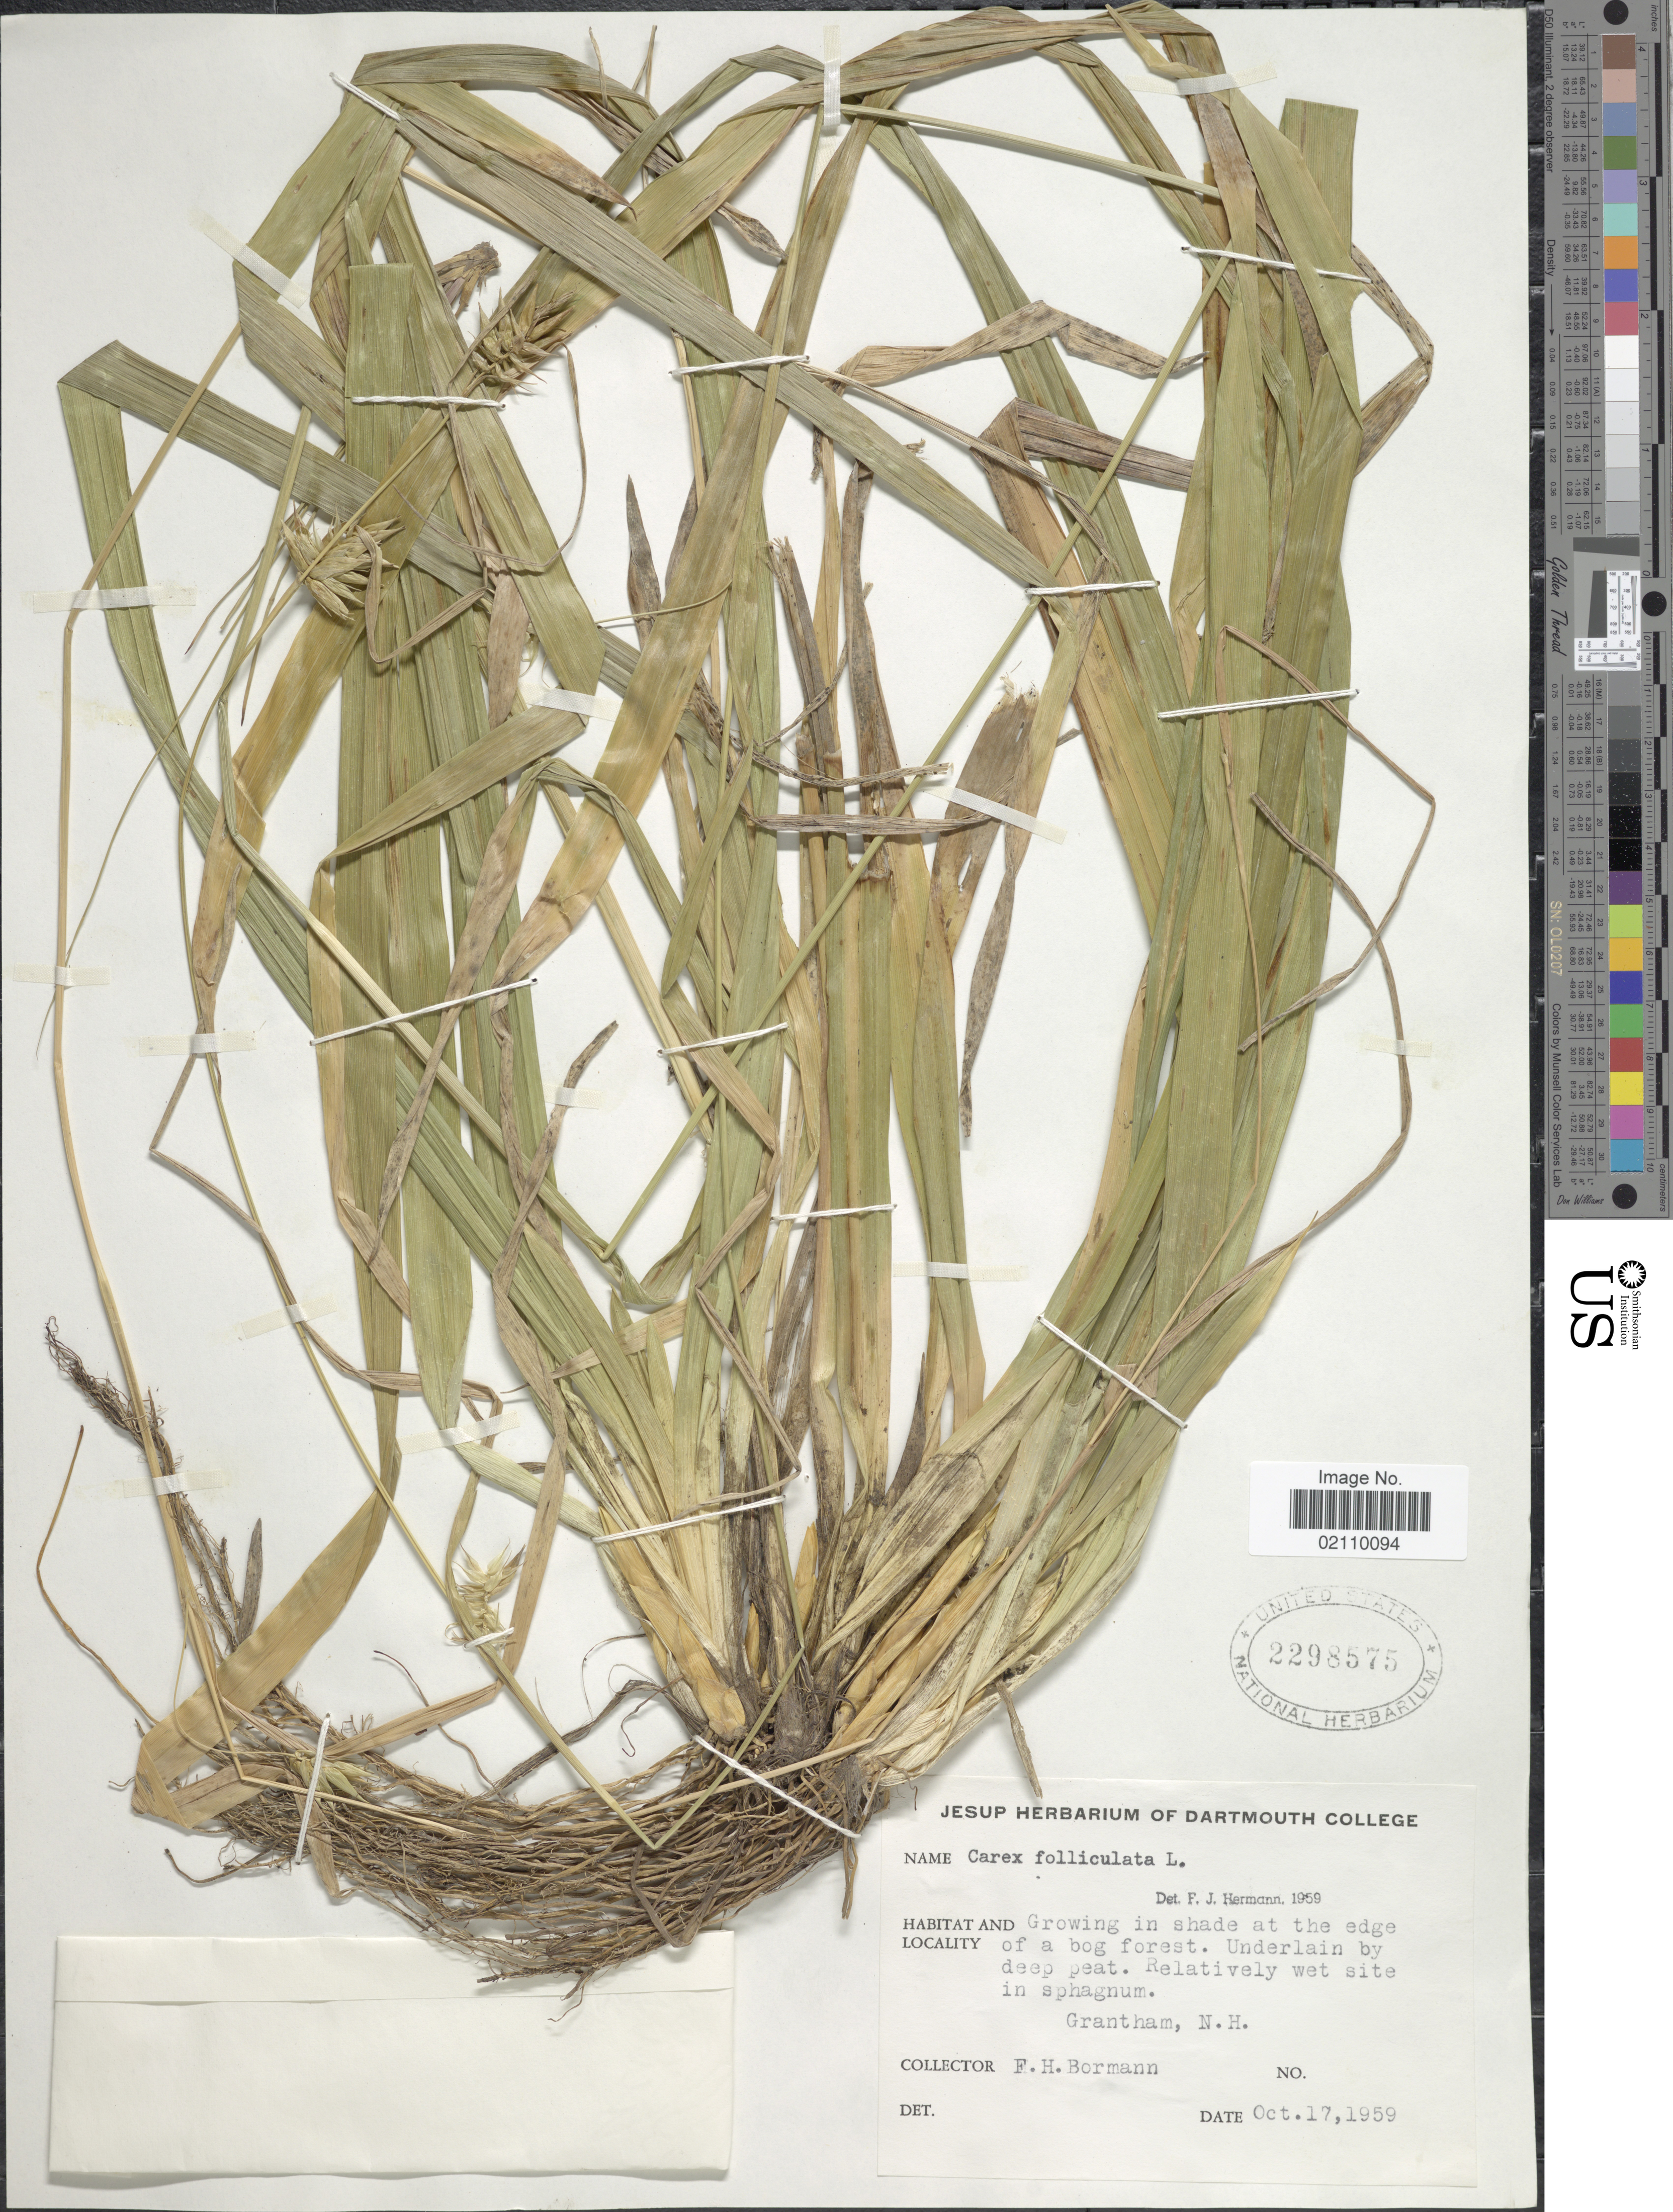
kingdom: Plantae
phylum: Tracheophyta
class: Liliopsida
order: Poales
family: Cyperaceae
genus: Carex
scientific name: Carex folliculata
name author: L.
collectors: F. Bormann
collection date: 1959-10-17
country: United States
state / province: New Hampshire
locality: Growing in shade at the edge of a bog forest, Grantham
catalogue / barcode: US 2298575